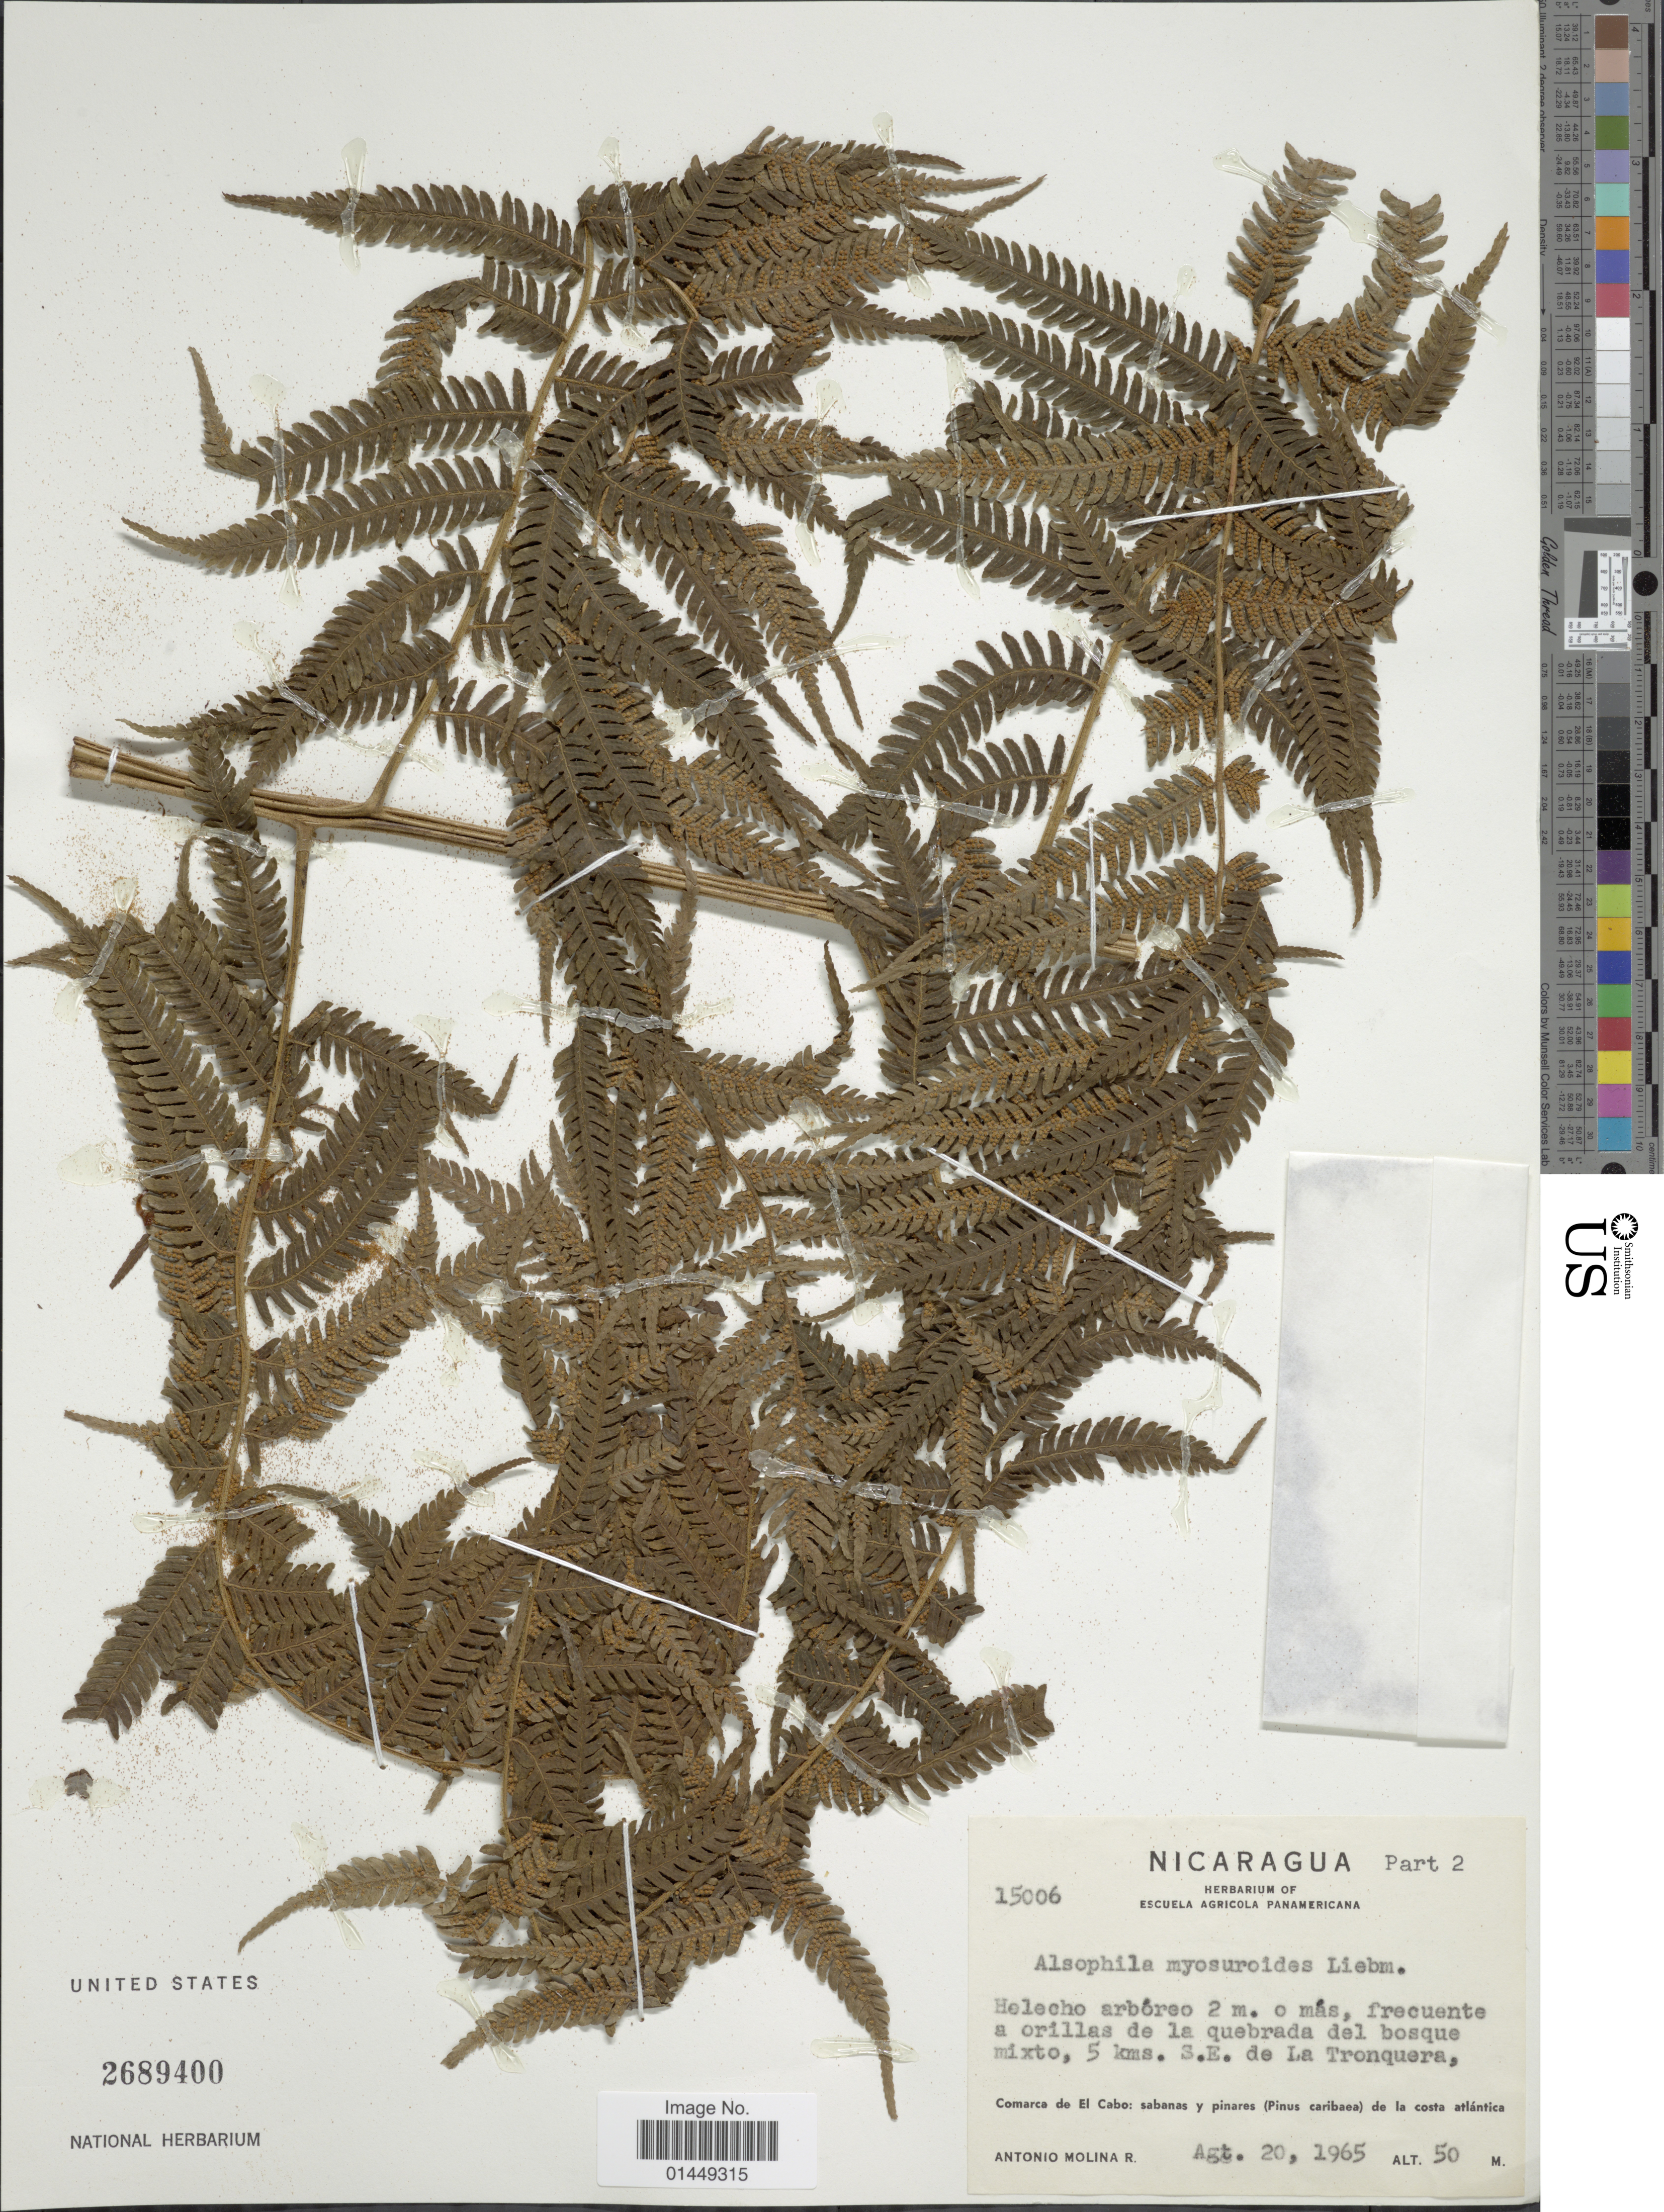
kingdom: Plantae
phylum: Tracheophyta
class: Polypodiopsida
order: Cyatheales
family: Cyatheaceae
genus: Cyathea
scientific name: Cyathea myosuriodes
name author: (Liebm.) Domin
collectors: A. Molina R.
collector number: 15006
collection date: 1965-08-20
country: Nicaragua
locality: Frequente a orillas de la quebrada del bosque mixto, 5 kms. S.E. de La Tronquera, Comarca de El Cabo: sabanas y pinares (Pinus caribaea) de la costa atlántica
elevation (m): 50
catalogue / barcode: US 2689400